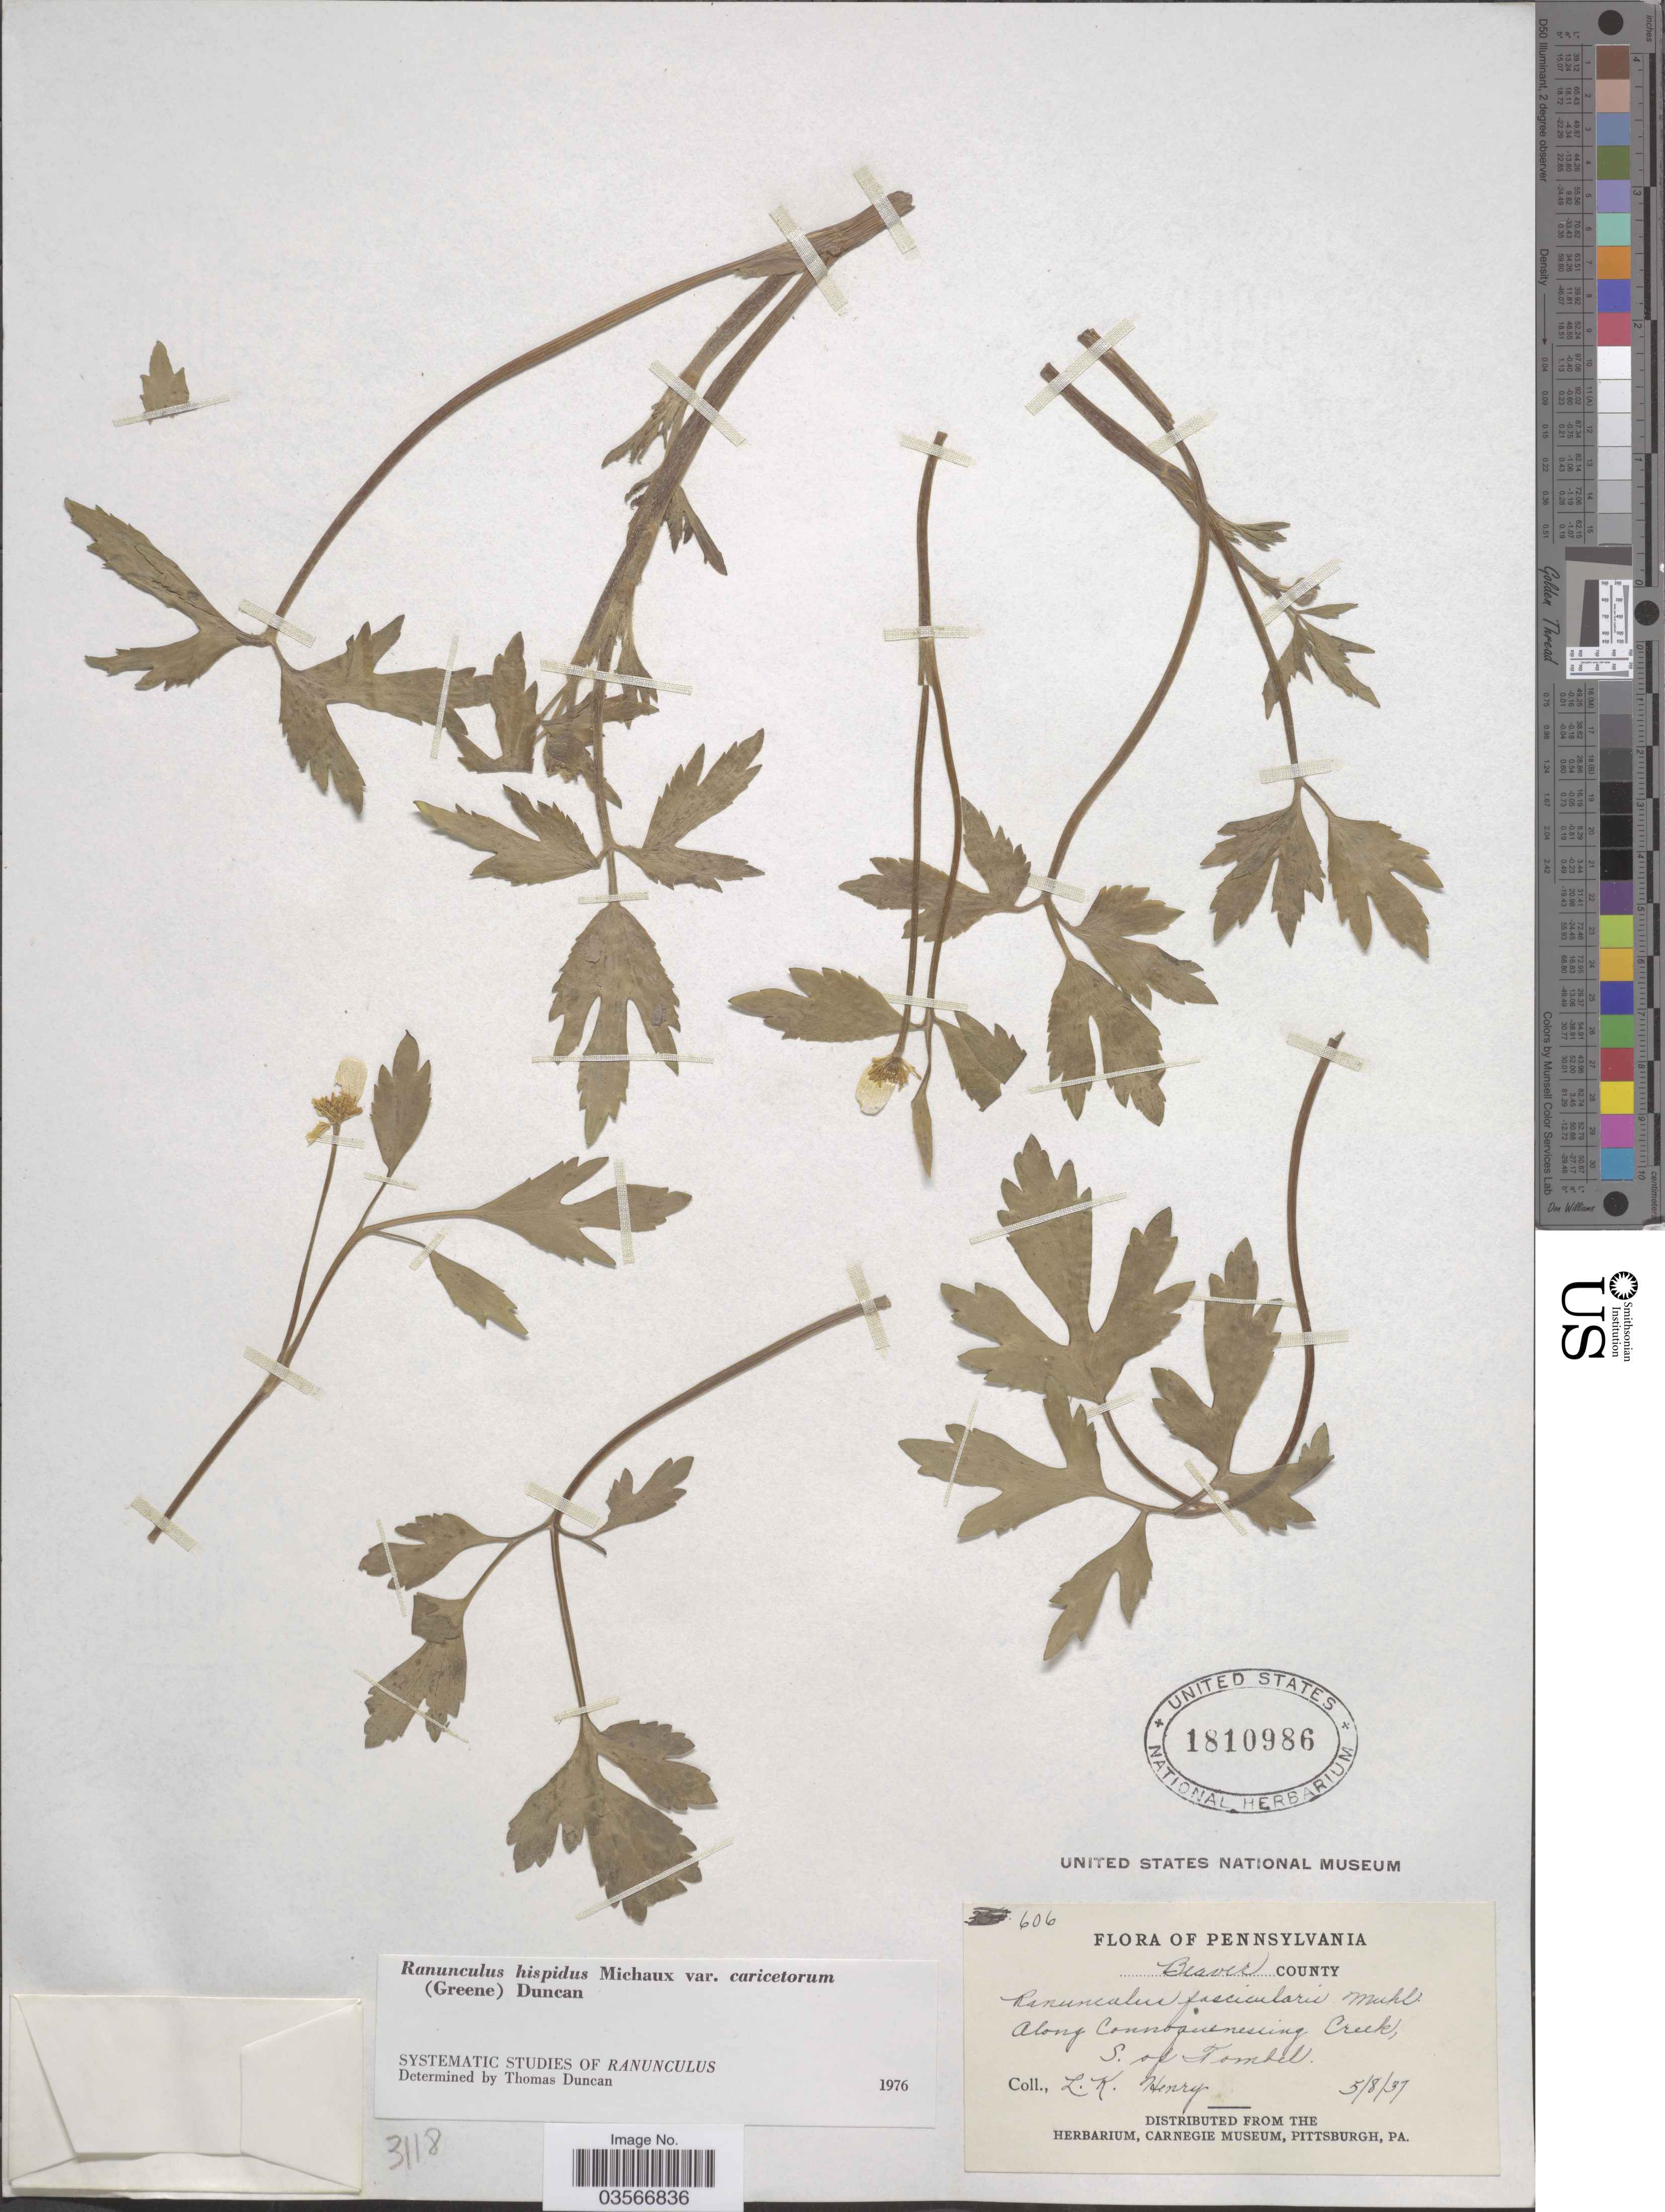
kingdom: Plantae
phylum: Tracheophyta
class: Magnoliopsida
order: Ranunculales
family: Ranunculaceae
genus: Ranunculus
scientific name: Ranunculus hispidus var. caricetorum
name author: Michx.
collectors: L. K. Henry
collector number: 606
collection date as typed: Transcribed d/m/y: 8/5/37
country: United States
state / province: Pennsylvania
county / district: Beaver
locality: Beaver County. Along Connoquenessing Creek, S. of Fombell.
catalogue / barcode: US 1810986